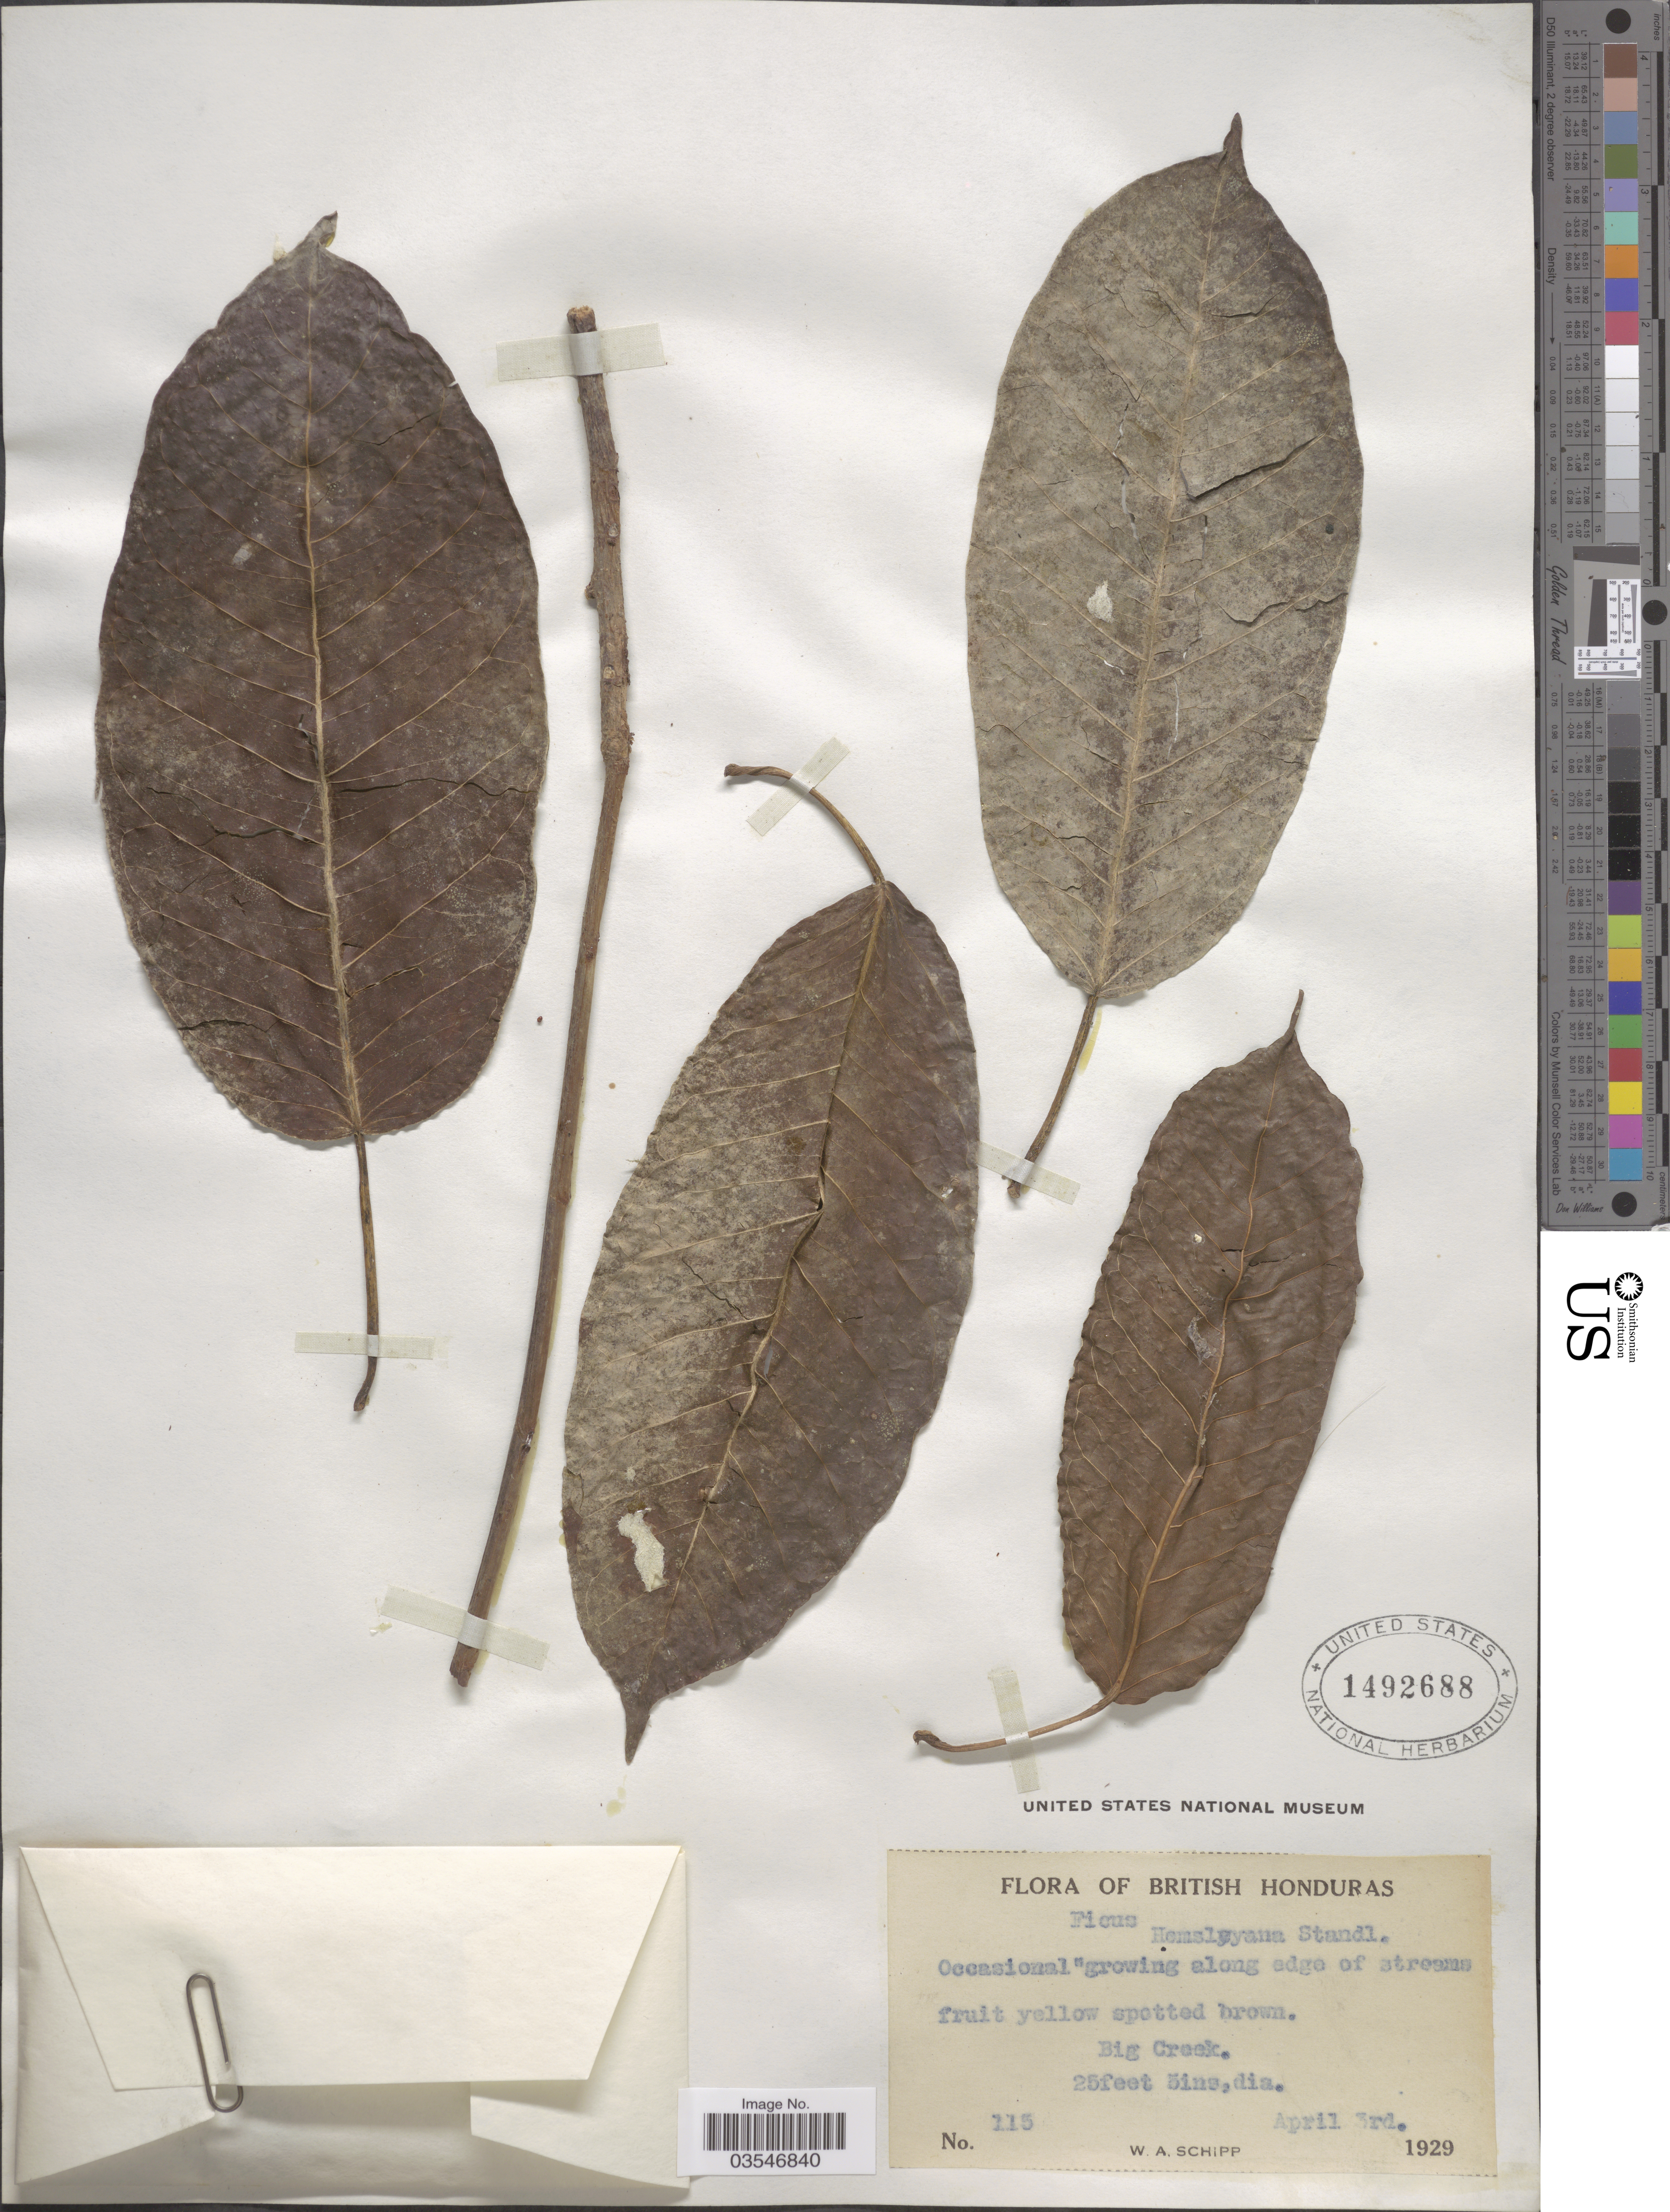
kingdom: Plantae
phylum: Tracheophyta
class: Magnoliopsida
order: Rosales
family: Moraceae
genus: Ficus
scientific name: Ficus citrifolia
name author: Mill.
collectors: W. Schipp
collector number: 115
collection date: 1929-04-03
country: Belize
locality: British Honduras. Big Creek.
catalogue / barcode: US 1492688